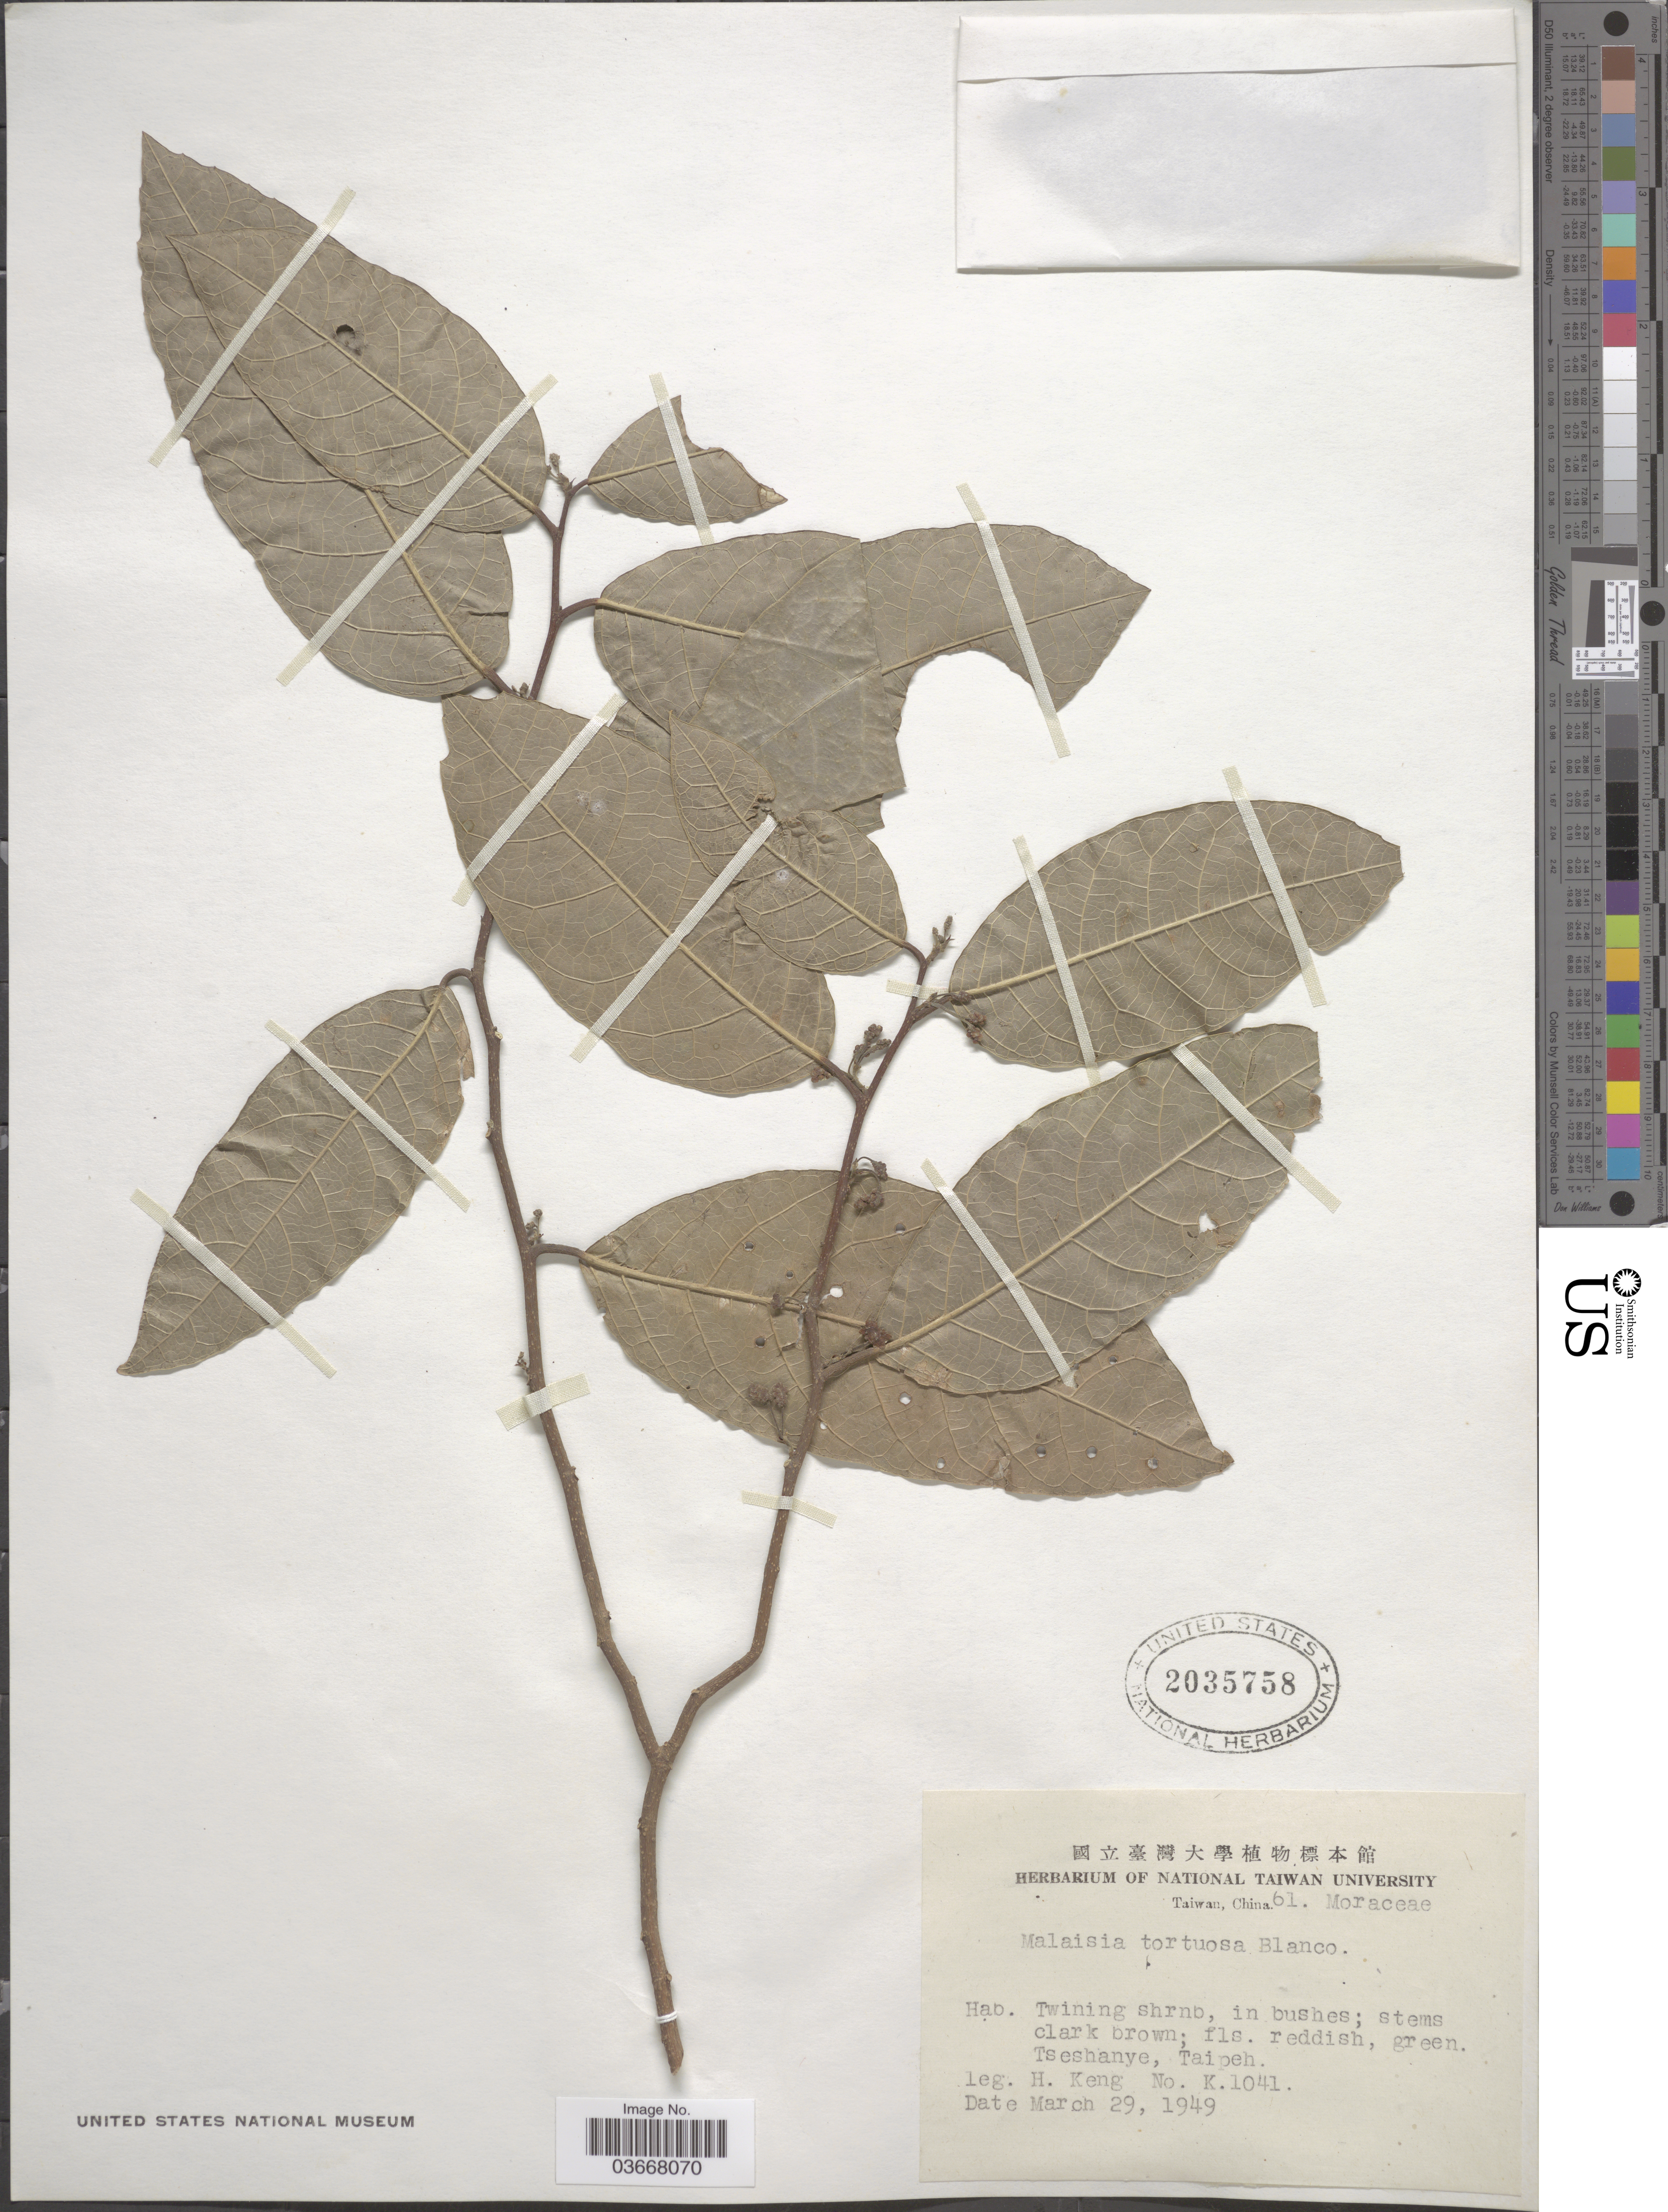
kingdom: Plantae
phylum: Tracheophyta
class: Magnoliopsida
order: Rosales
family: Moraceae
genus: Malaisia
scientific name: Malaisia scandens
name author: (Lour.) Planch.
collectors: H. Keng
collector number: K.1041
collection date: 1949-03-29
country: Taiwan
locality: Tseshanye, Taipeh.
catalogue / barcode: US 2035758